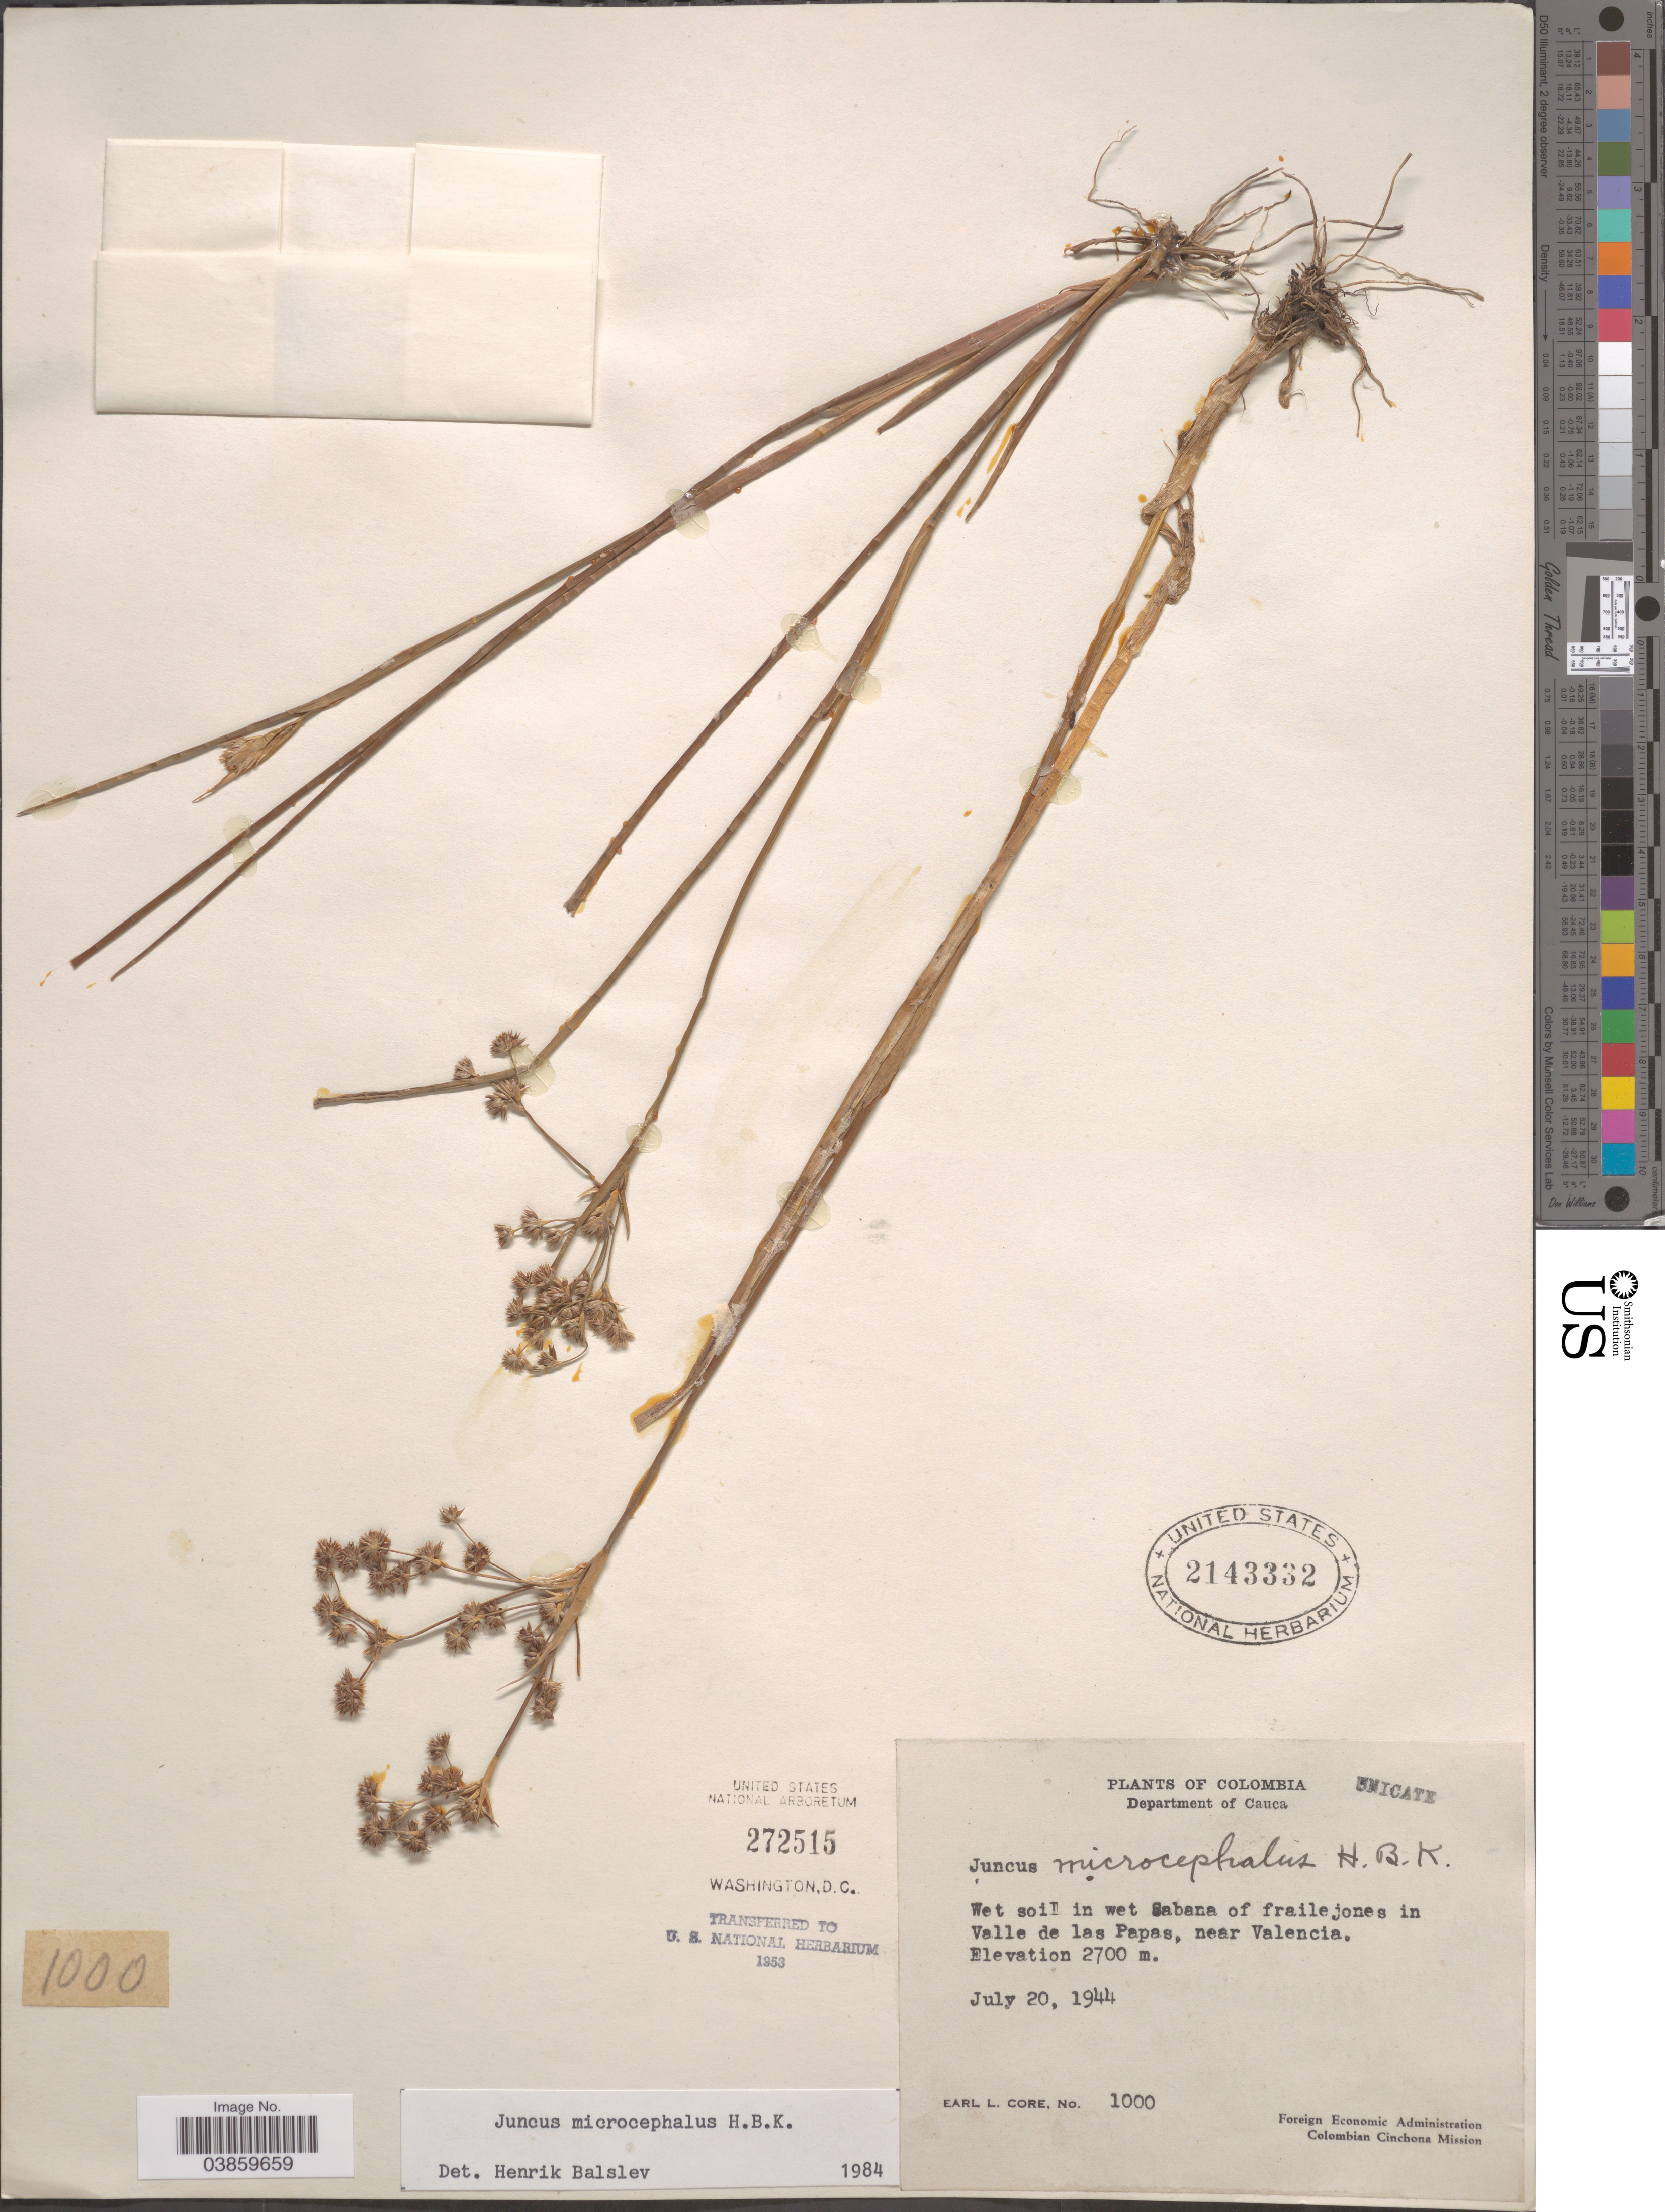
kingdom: Plantae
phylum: Tracheophyta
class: Liliopsida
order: Poales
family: Juncaceae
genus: Juncus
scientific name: Juncus microcephalus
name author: Kunth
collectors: E. L. Core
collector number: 1000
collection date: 1944-07-20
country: Colombia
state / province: Cauca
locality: Department of Cauca. In wet Sabana of frailejones in Valle de las Papas, near Valencia.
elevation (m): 2700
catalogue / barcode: US 2143332